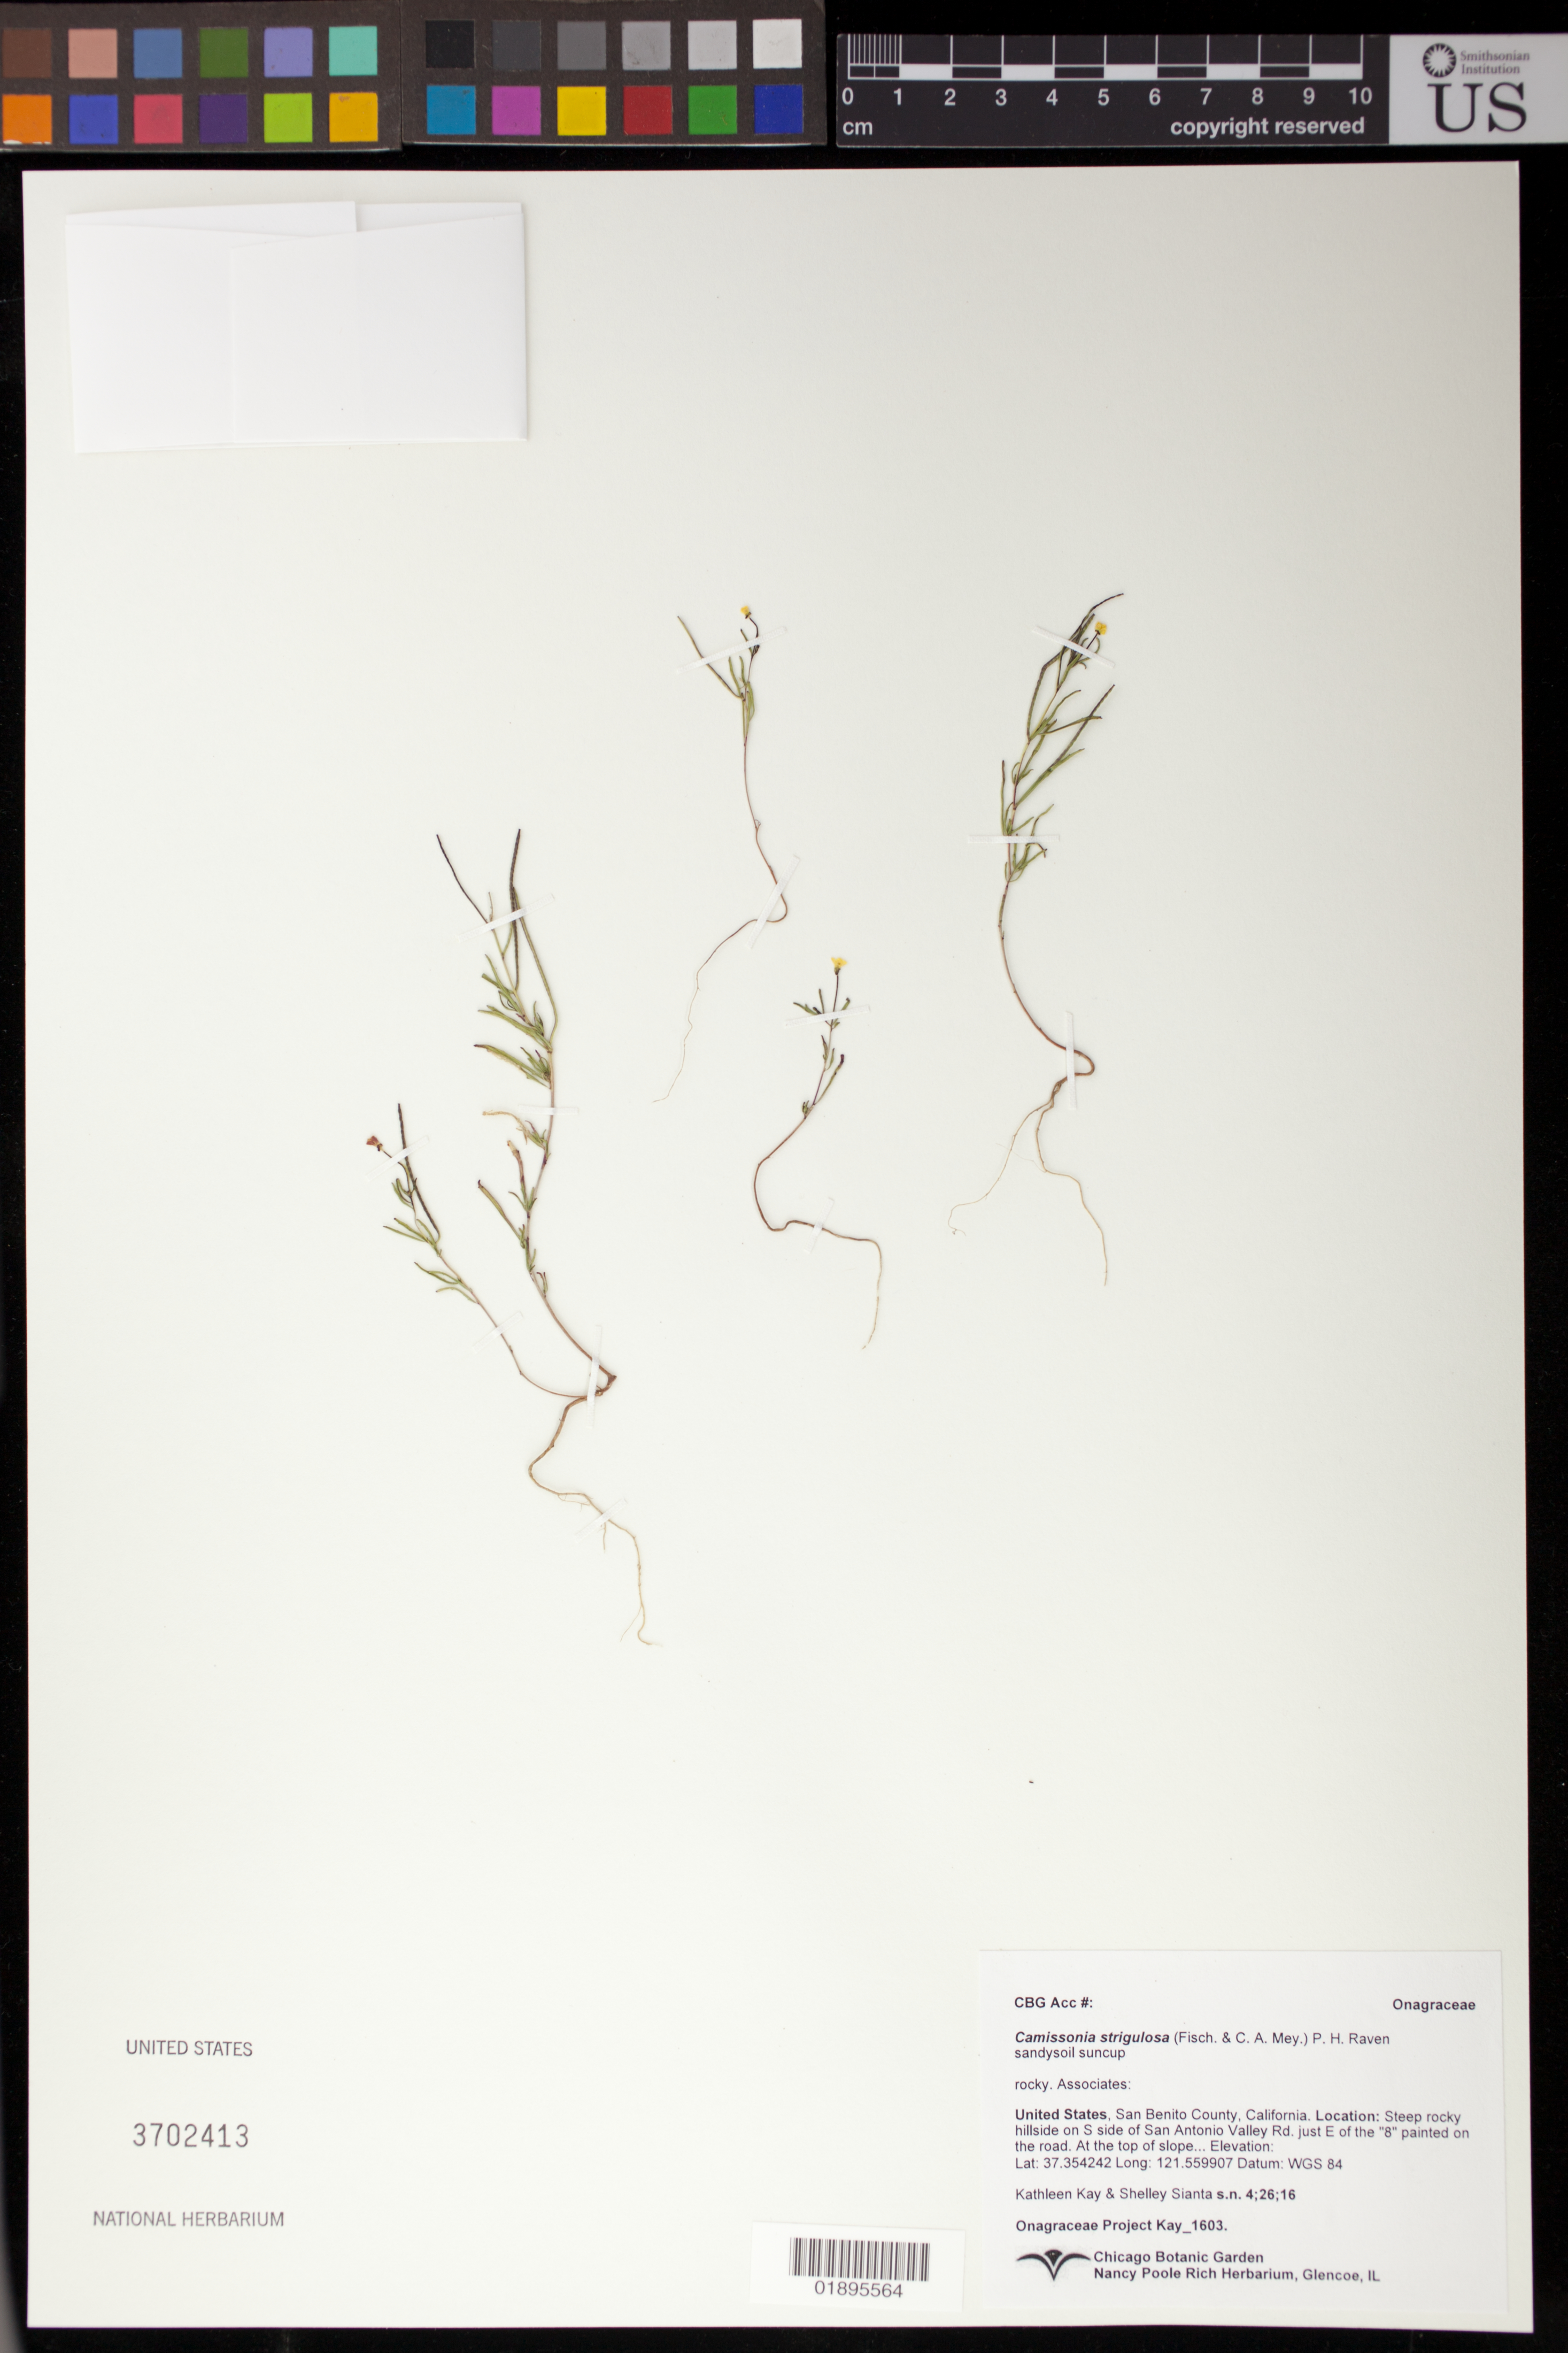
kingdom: Plantae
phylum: Tracheophyta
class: Magnoliopsida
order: Myrtales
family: Onagraceae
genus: Camissonia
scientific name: Camissonia strigulosa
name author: (Fisch. & C.A. Mey.) P.H. Raven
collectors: K. Kay & S. Sianta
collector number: Kay 1603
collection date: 2016-04-26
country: United States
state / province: California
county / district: San Benito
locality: On S. side of San Antonio Valley Rd., just E of the "8" (mile marker) painted on the road, at top of slope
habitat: steep rocky hillside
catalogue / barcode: US 3702413